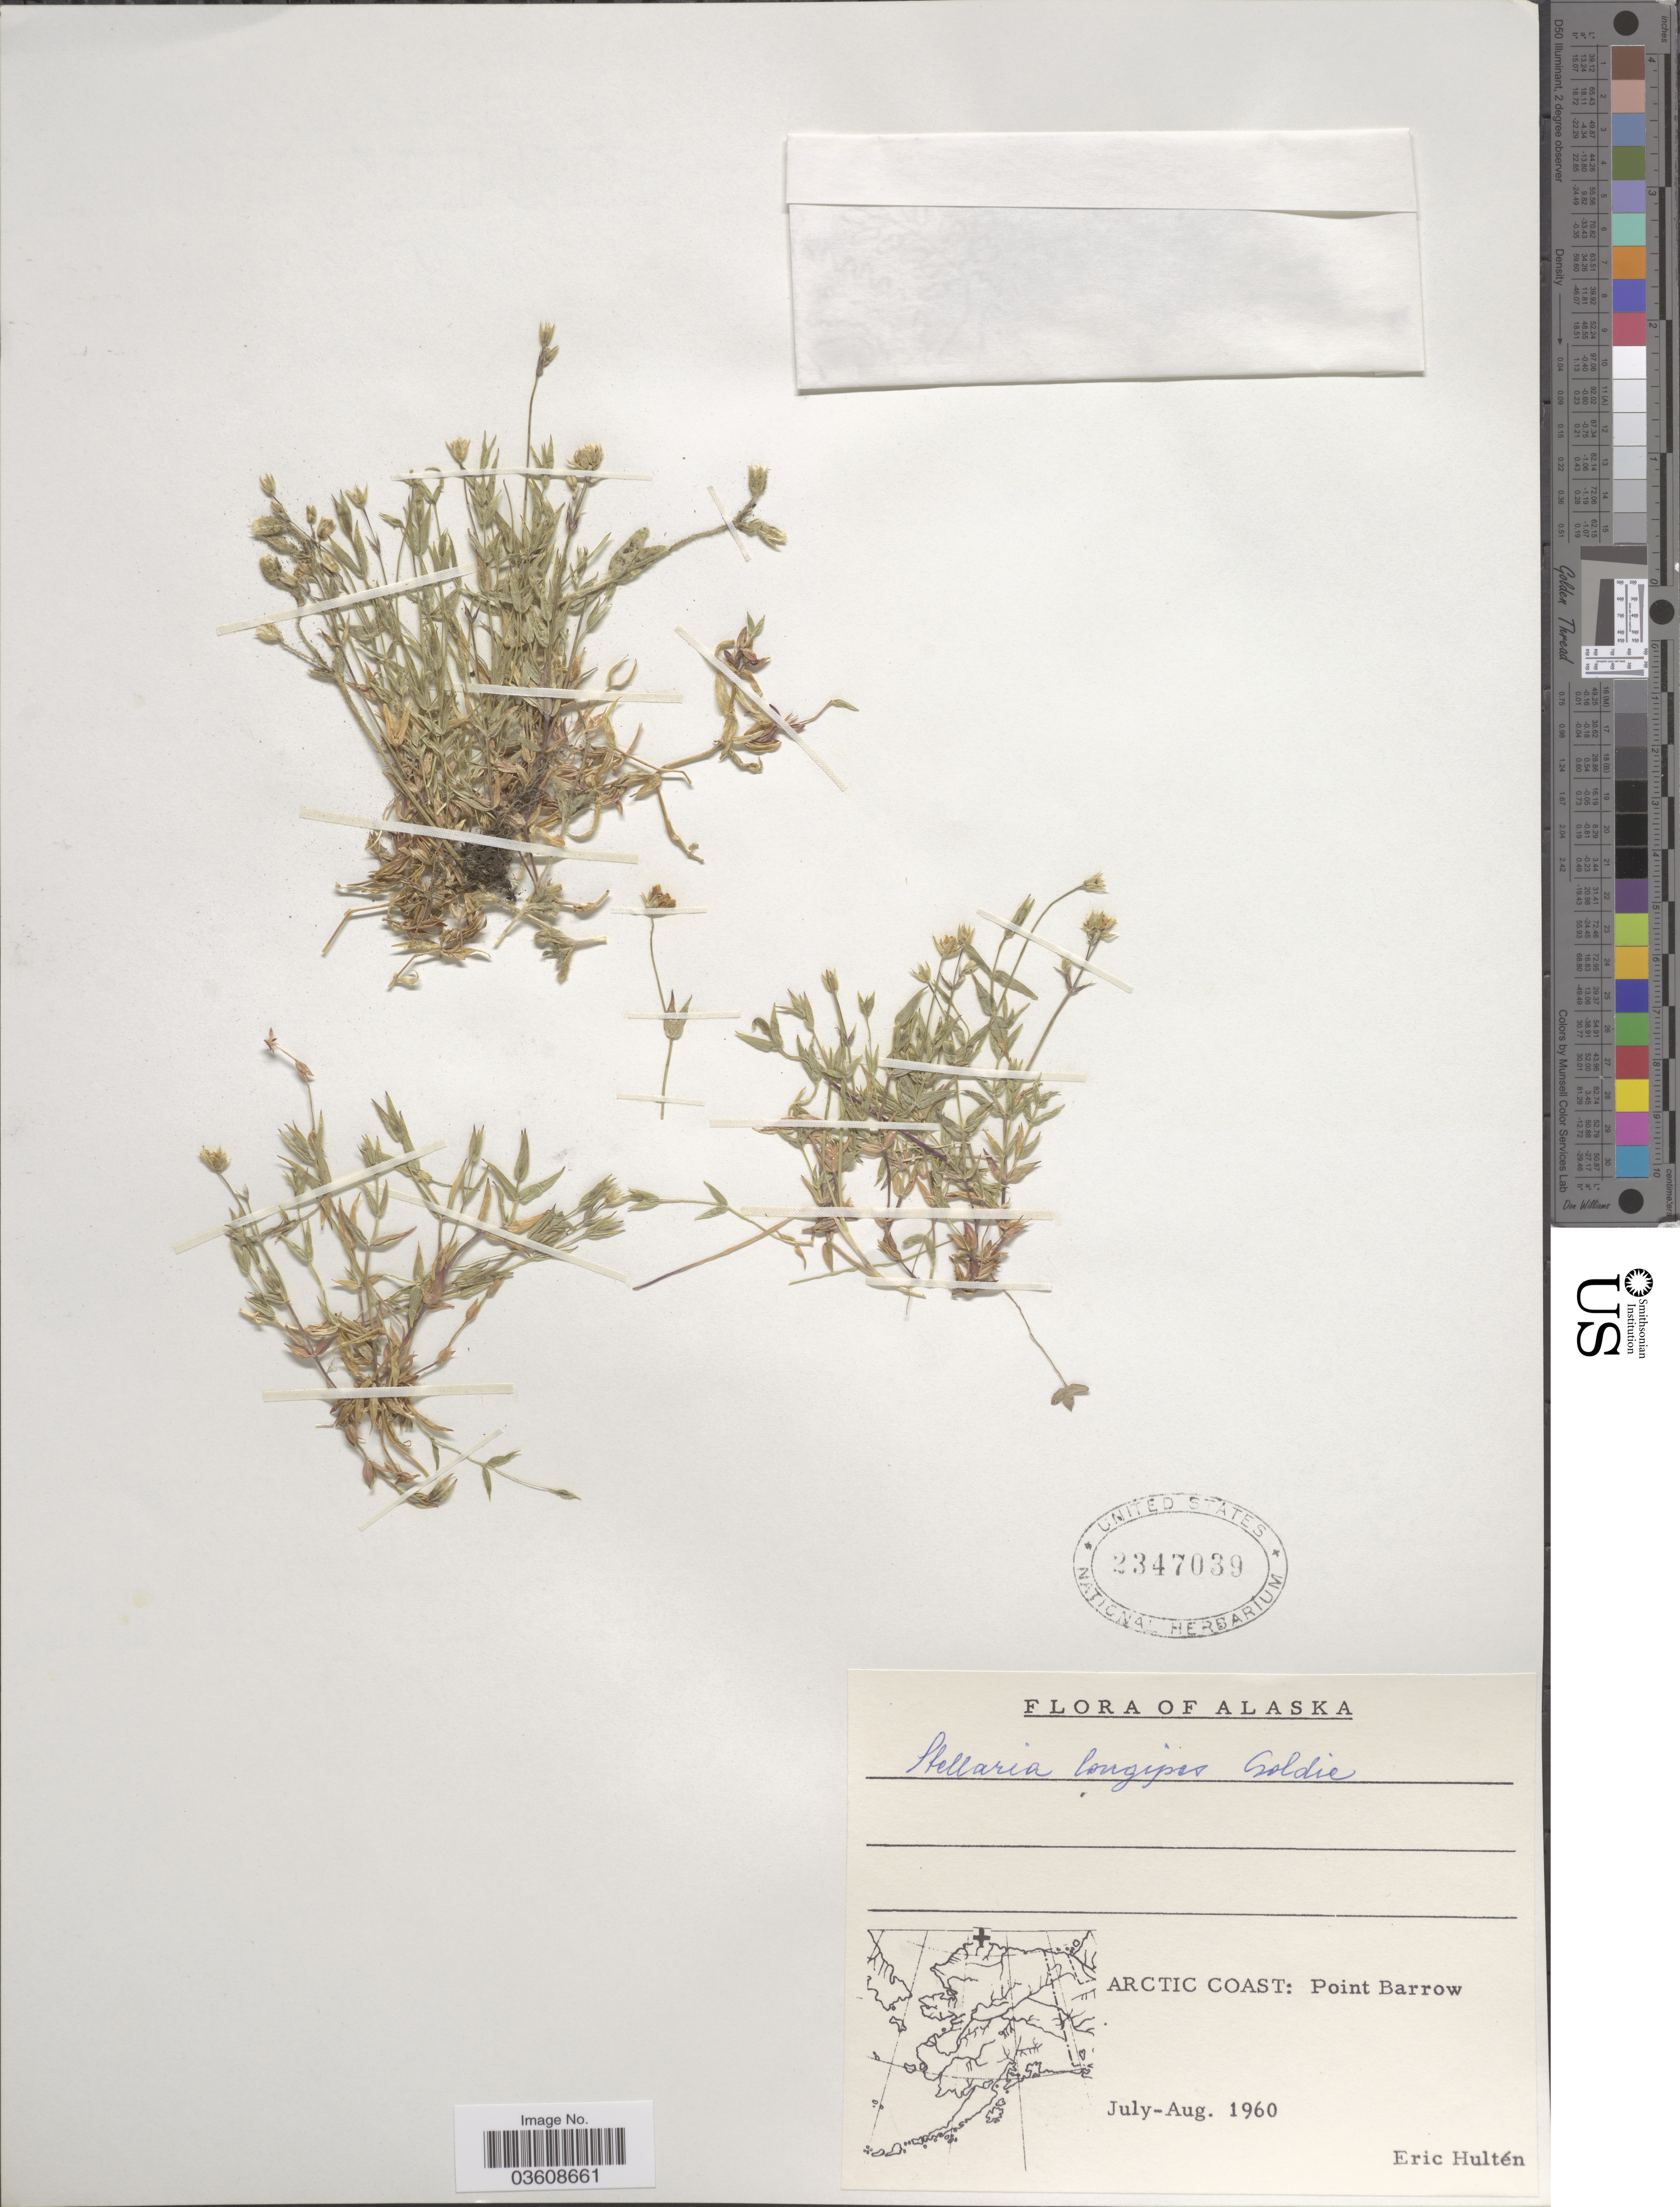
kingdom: Plantae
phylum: Tracheophyta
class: Magnoliopsida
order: Caryophyllales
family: Caryophyllaceae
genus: Stellaria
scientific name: Stellaria longipes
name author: Goldie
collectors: E. G. Hultén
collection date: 1960-07/1960-08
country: United States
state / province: Alaska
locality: Arctic Coast: Point Barrow.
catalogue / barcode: US 2347039